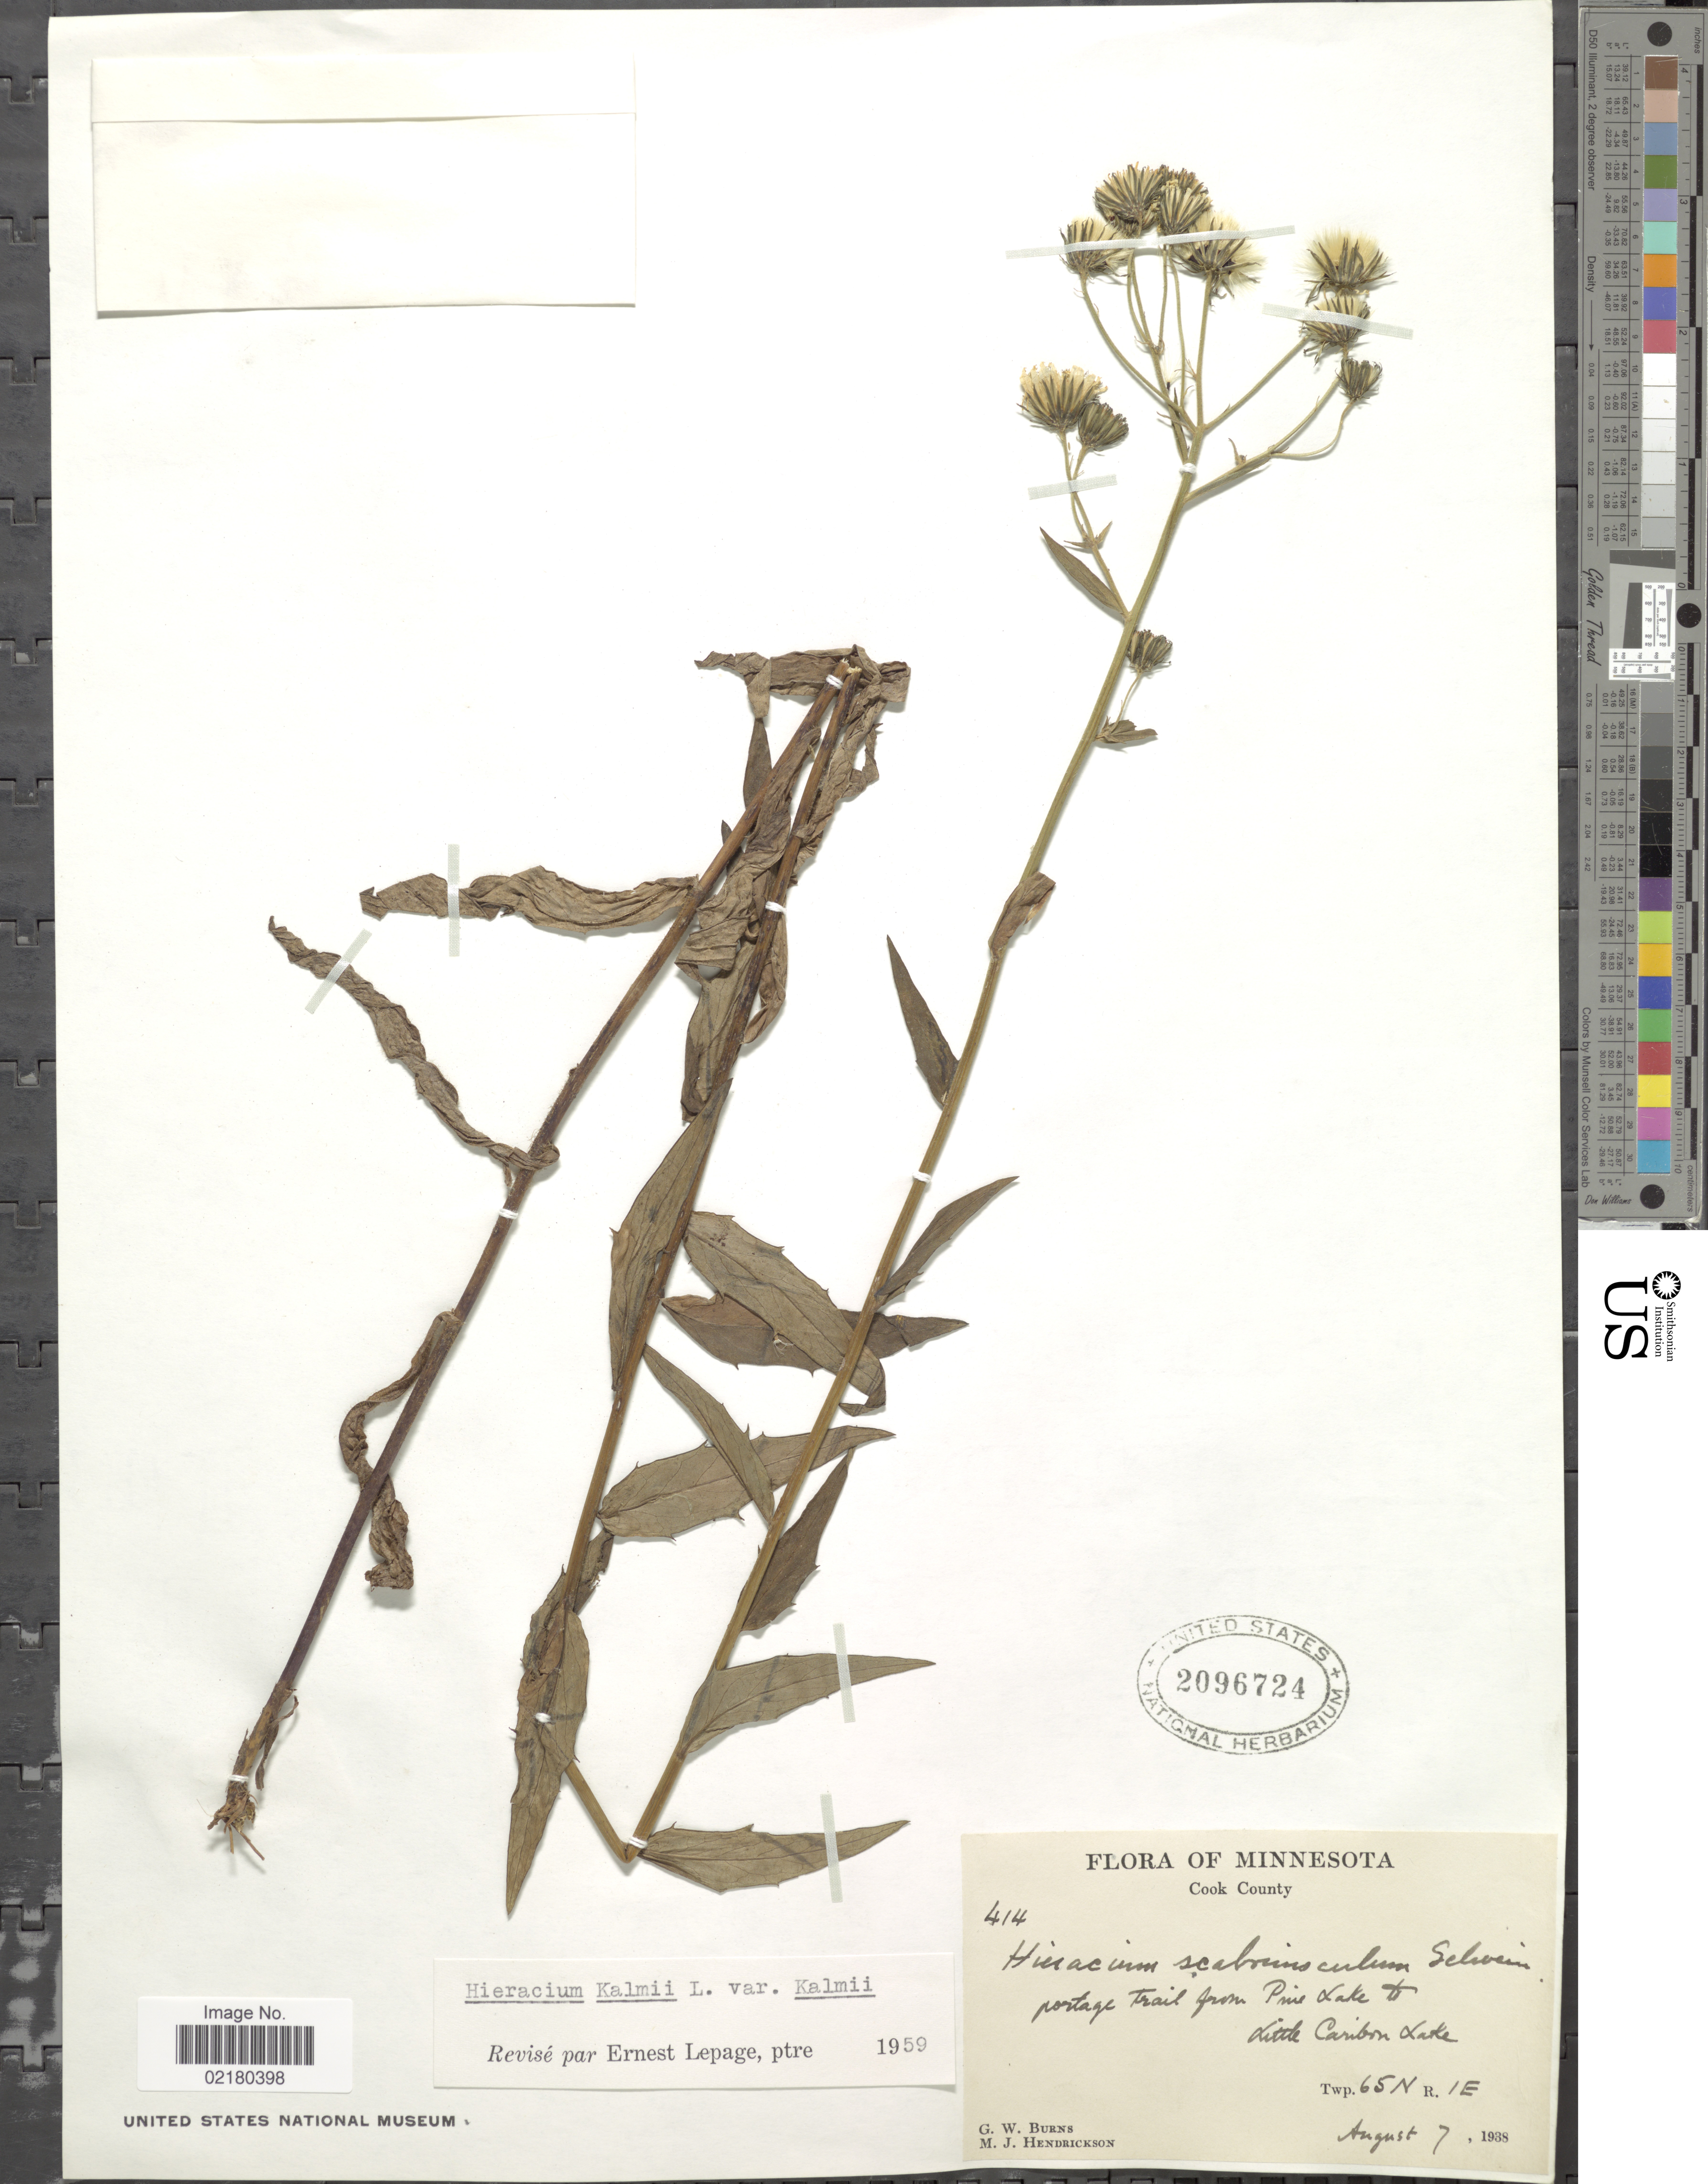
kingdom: Plantae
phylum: Tracheophyta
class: Magnoliopsida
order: Asterales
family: Asteraceae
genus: Hieracium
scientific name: Hieracium umbellatum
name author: L.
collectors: G. Burns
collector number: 414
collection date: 1938-08-07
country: United States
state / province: Minnesota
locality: Cook County, portage trail from Pine Lake + Little Caribon Lake, Twp. 65N R.1E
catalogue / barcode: US 2096724